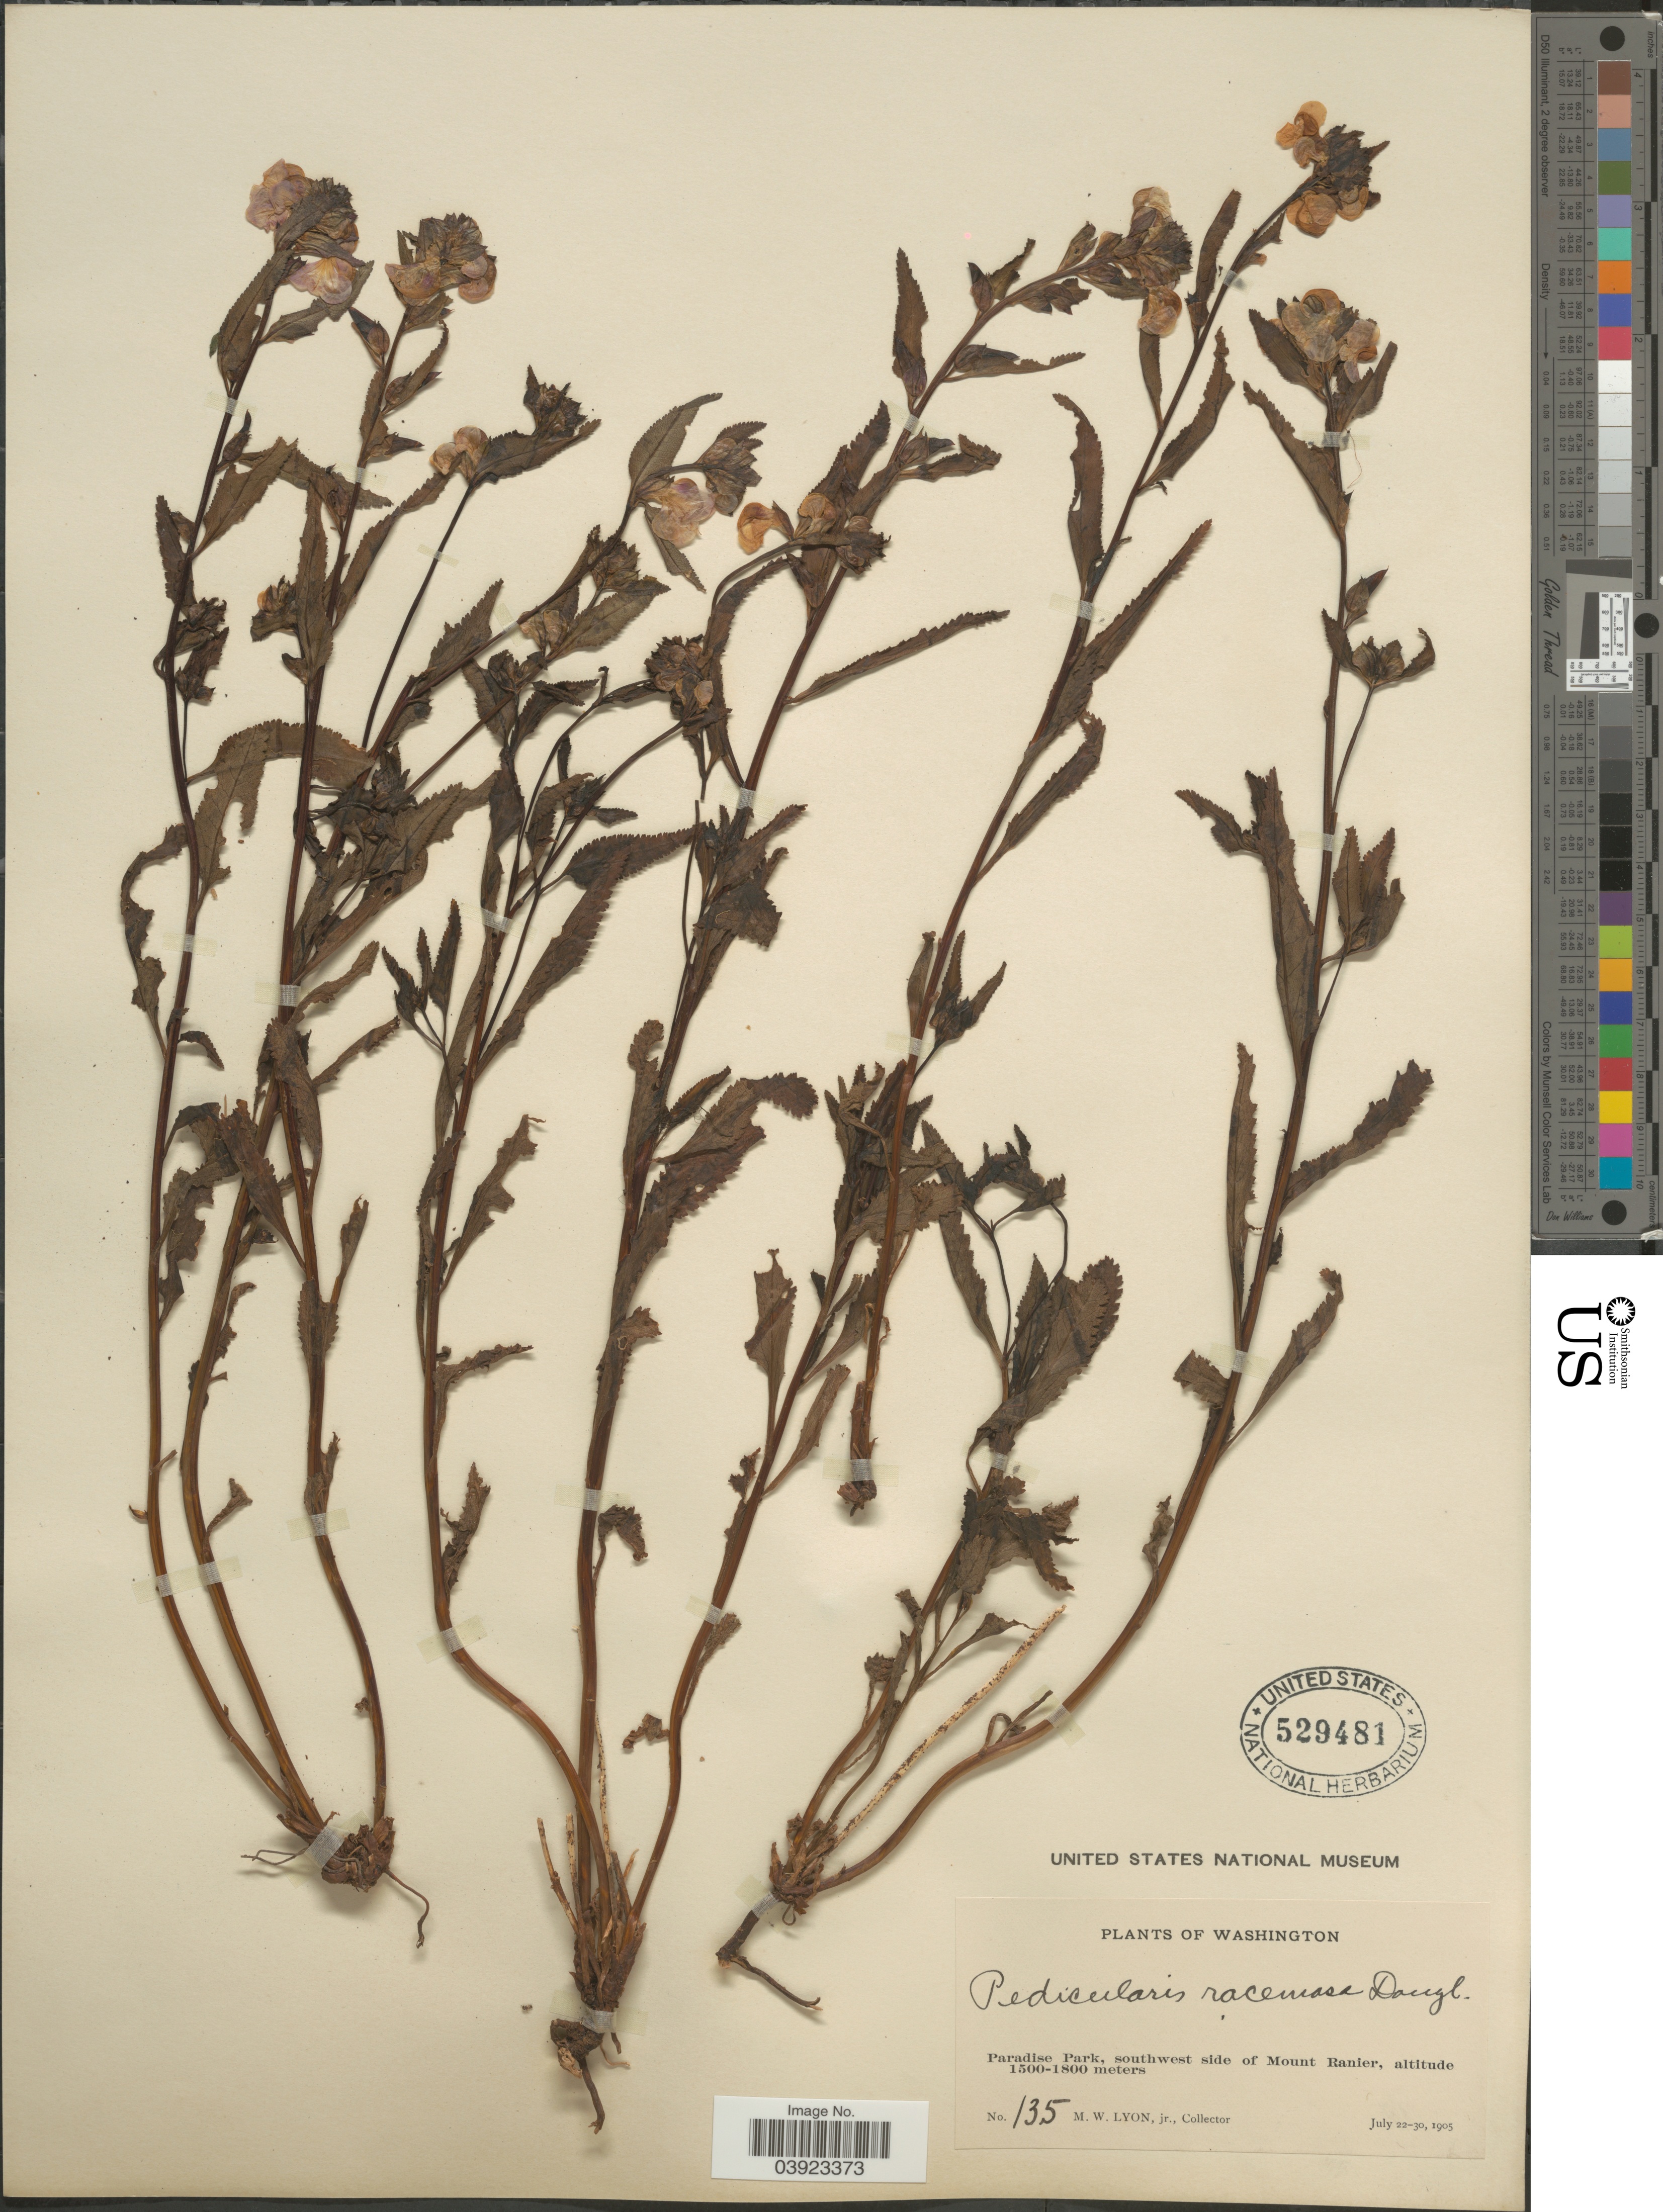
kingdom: Plantae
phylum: Tracheophyta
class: Magnoliopsida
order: Lamiales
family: Orobanchaceae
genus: Pedicularis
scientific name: Pedicularis racemosa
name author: Douglas ex Benth.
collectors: M. Lyon Jr.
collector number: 135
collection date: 1905-07-22/1905-07-30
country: United States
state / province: Washington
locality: Paradise Park, southwest side of Mount Ranier.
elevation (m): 1500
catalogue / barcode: US 529481